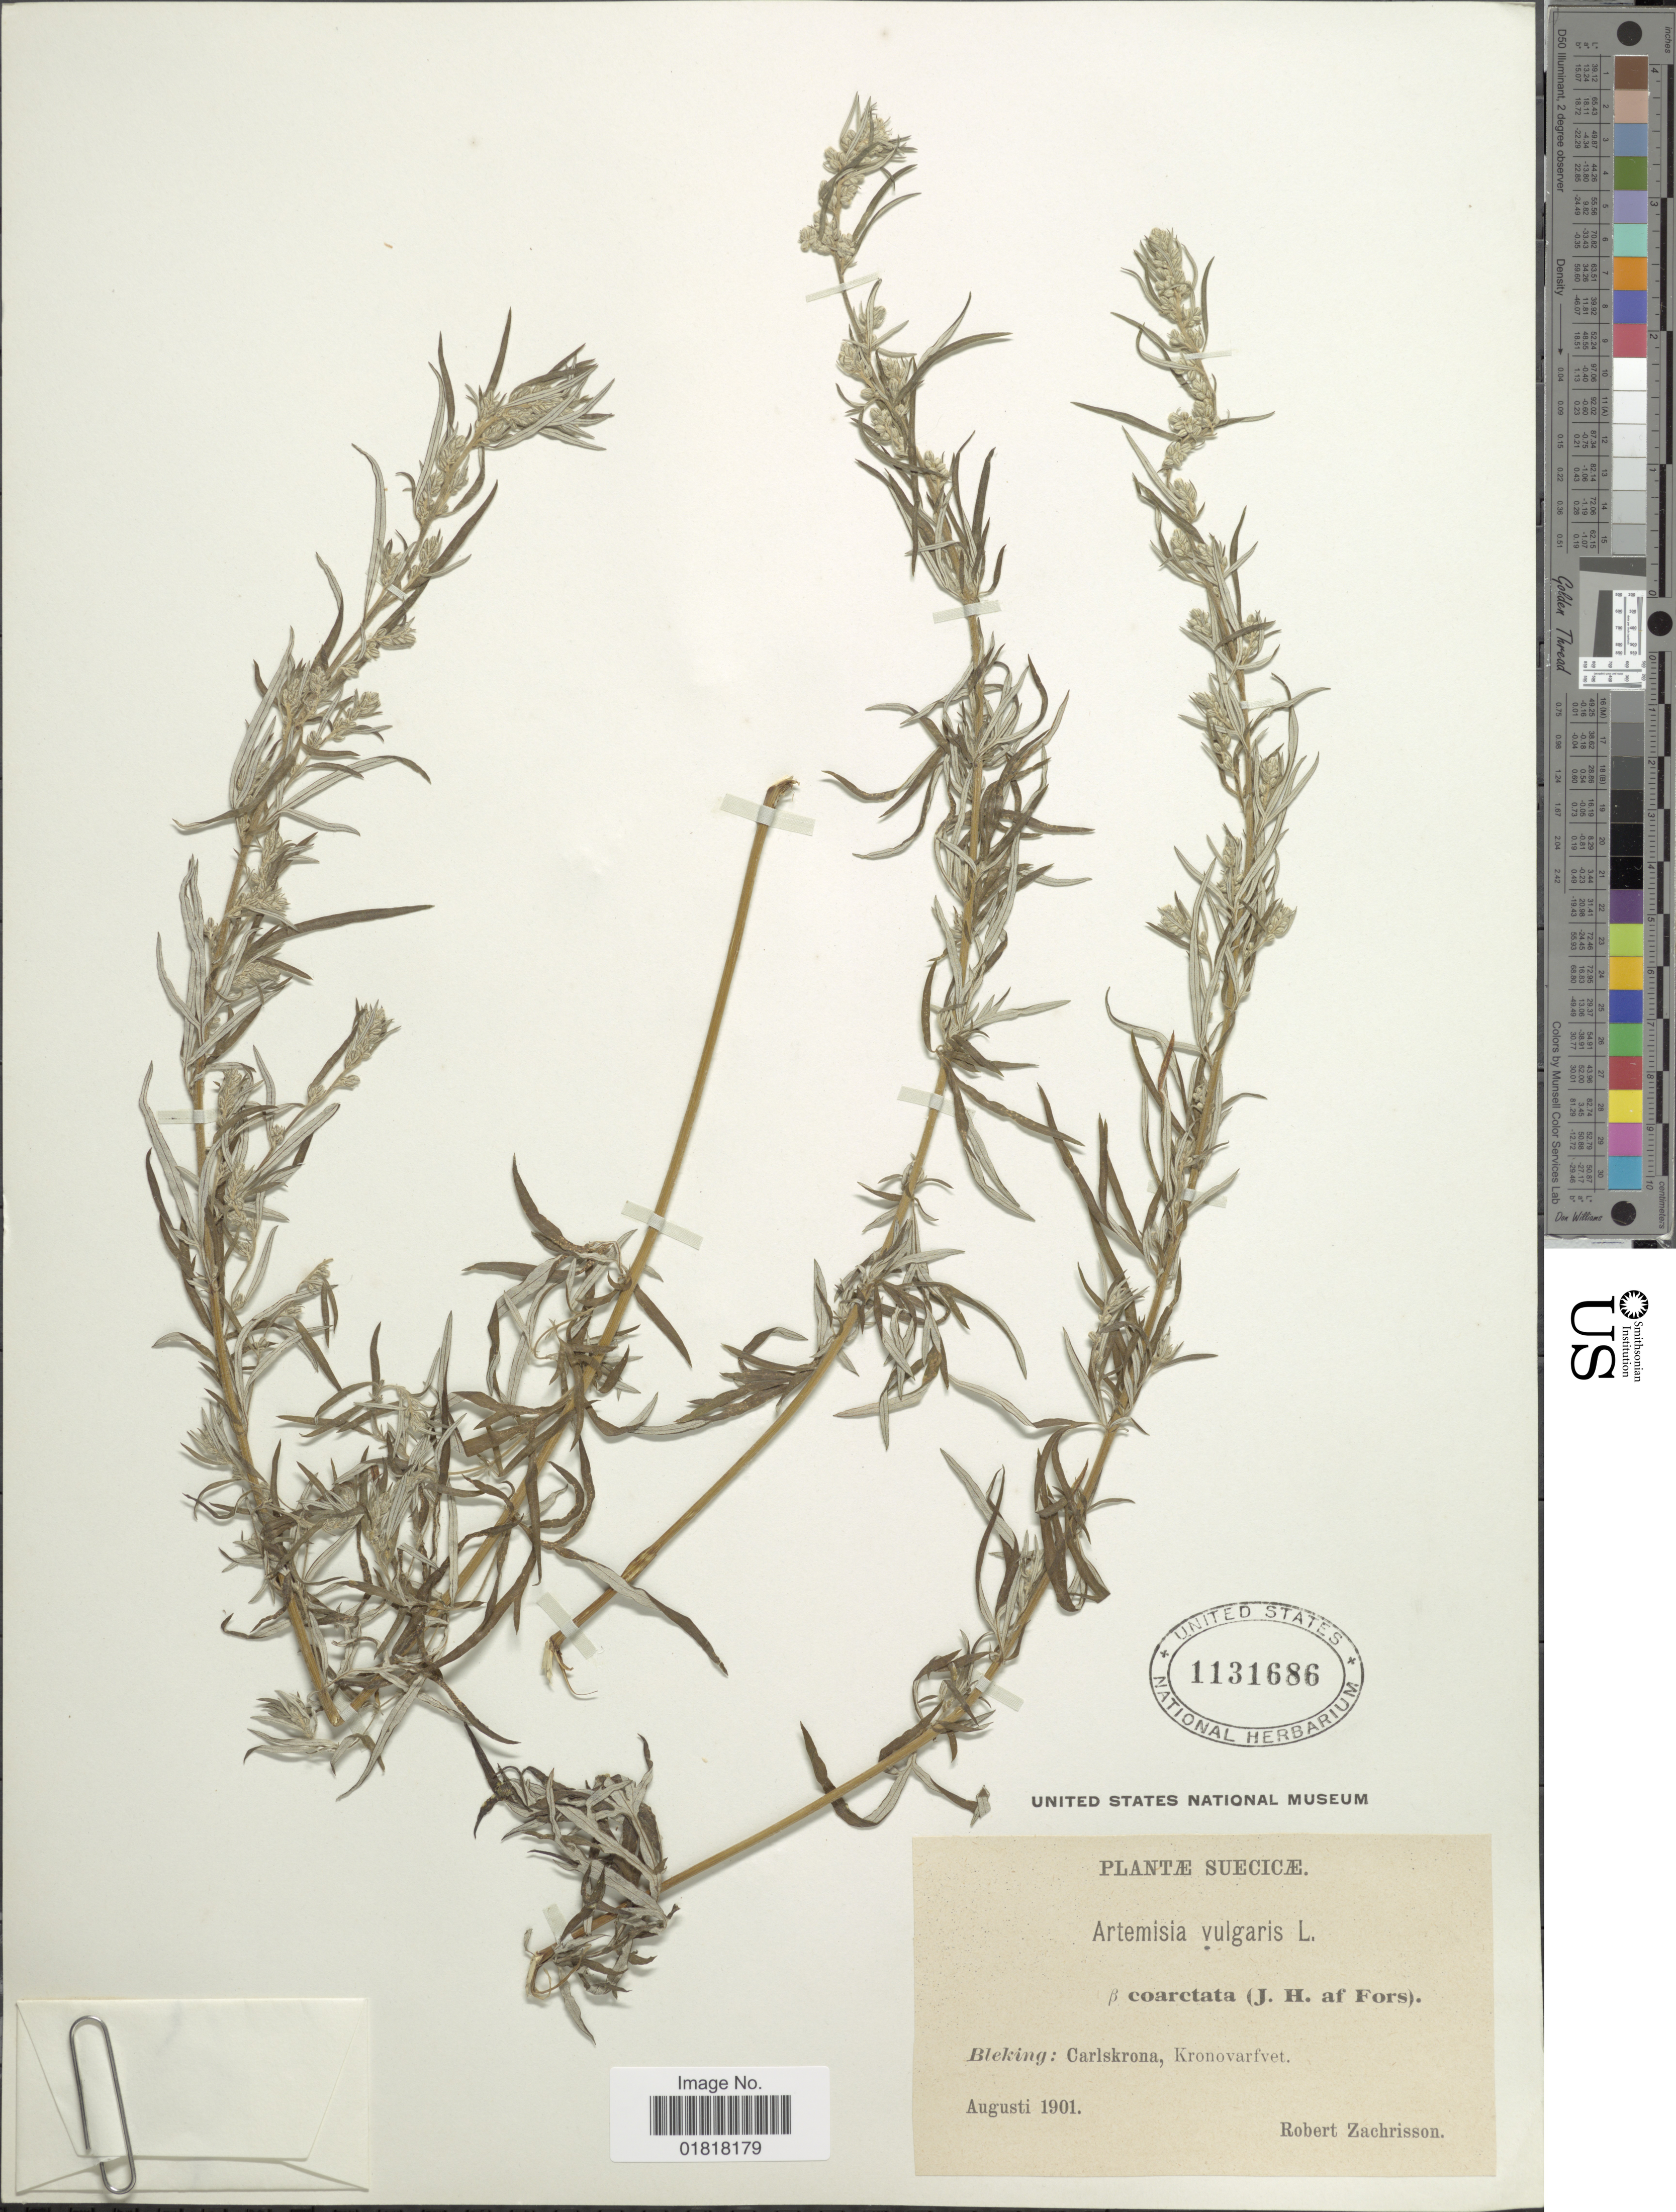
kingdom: Plantae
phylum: Tracheophyta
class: Magnoliopsida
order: Asterales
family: Asteraceae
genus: Artemisia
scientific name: Artemisia vulgaris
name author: L.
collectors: R. Zachrisson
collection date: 1901-08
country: Sweden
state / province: Blekinge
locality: Bleking: Carlskrona, Kronovarfvet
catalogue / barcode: US 1131686